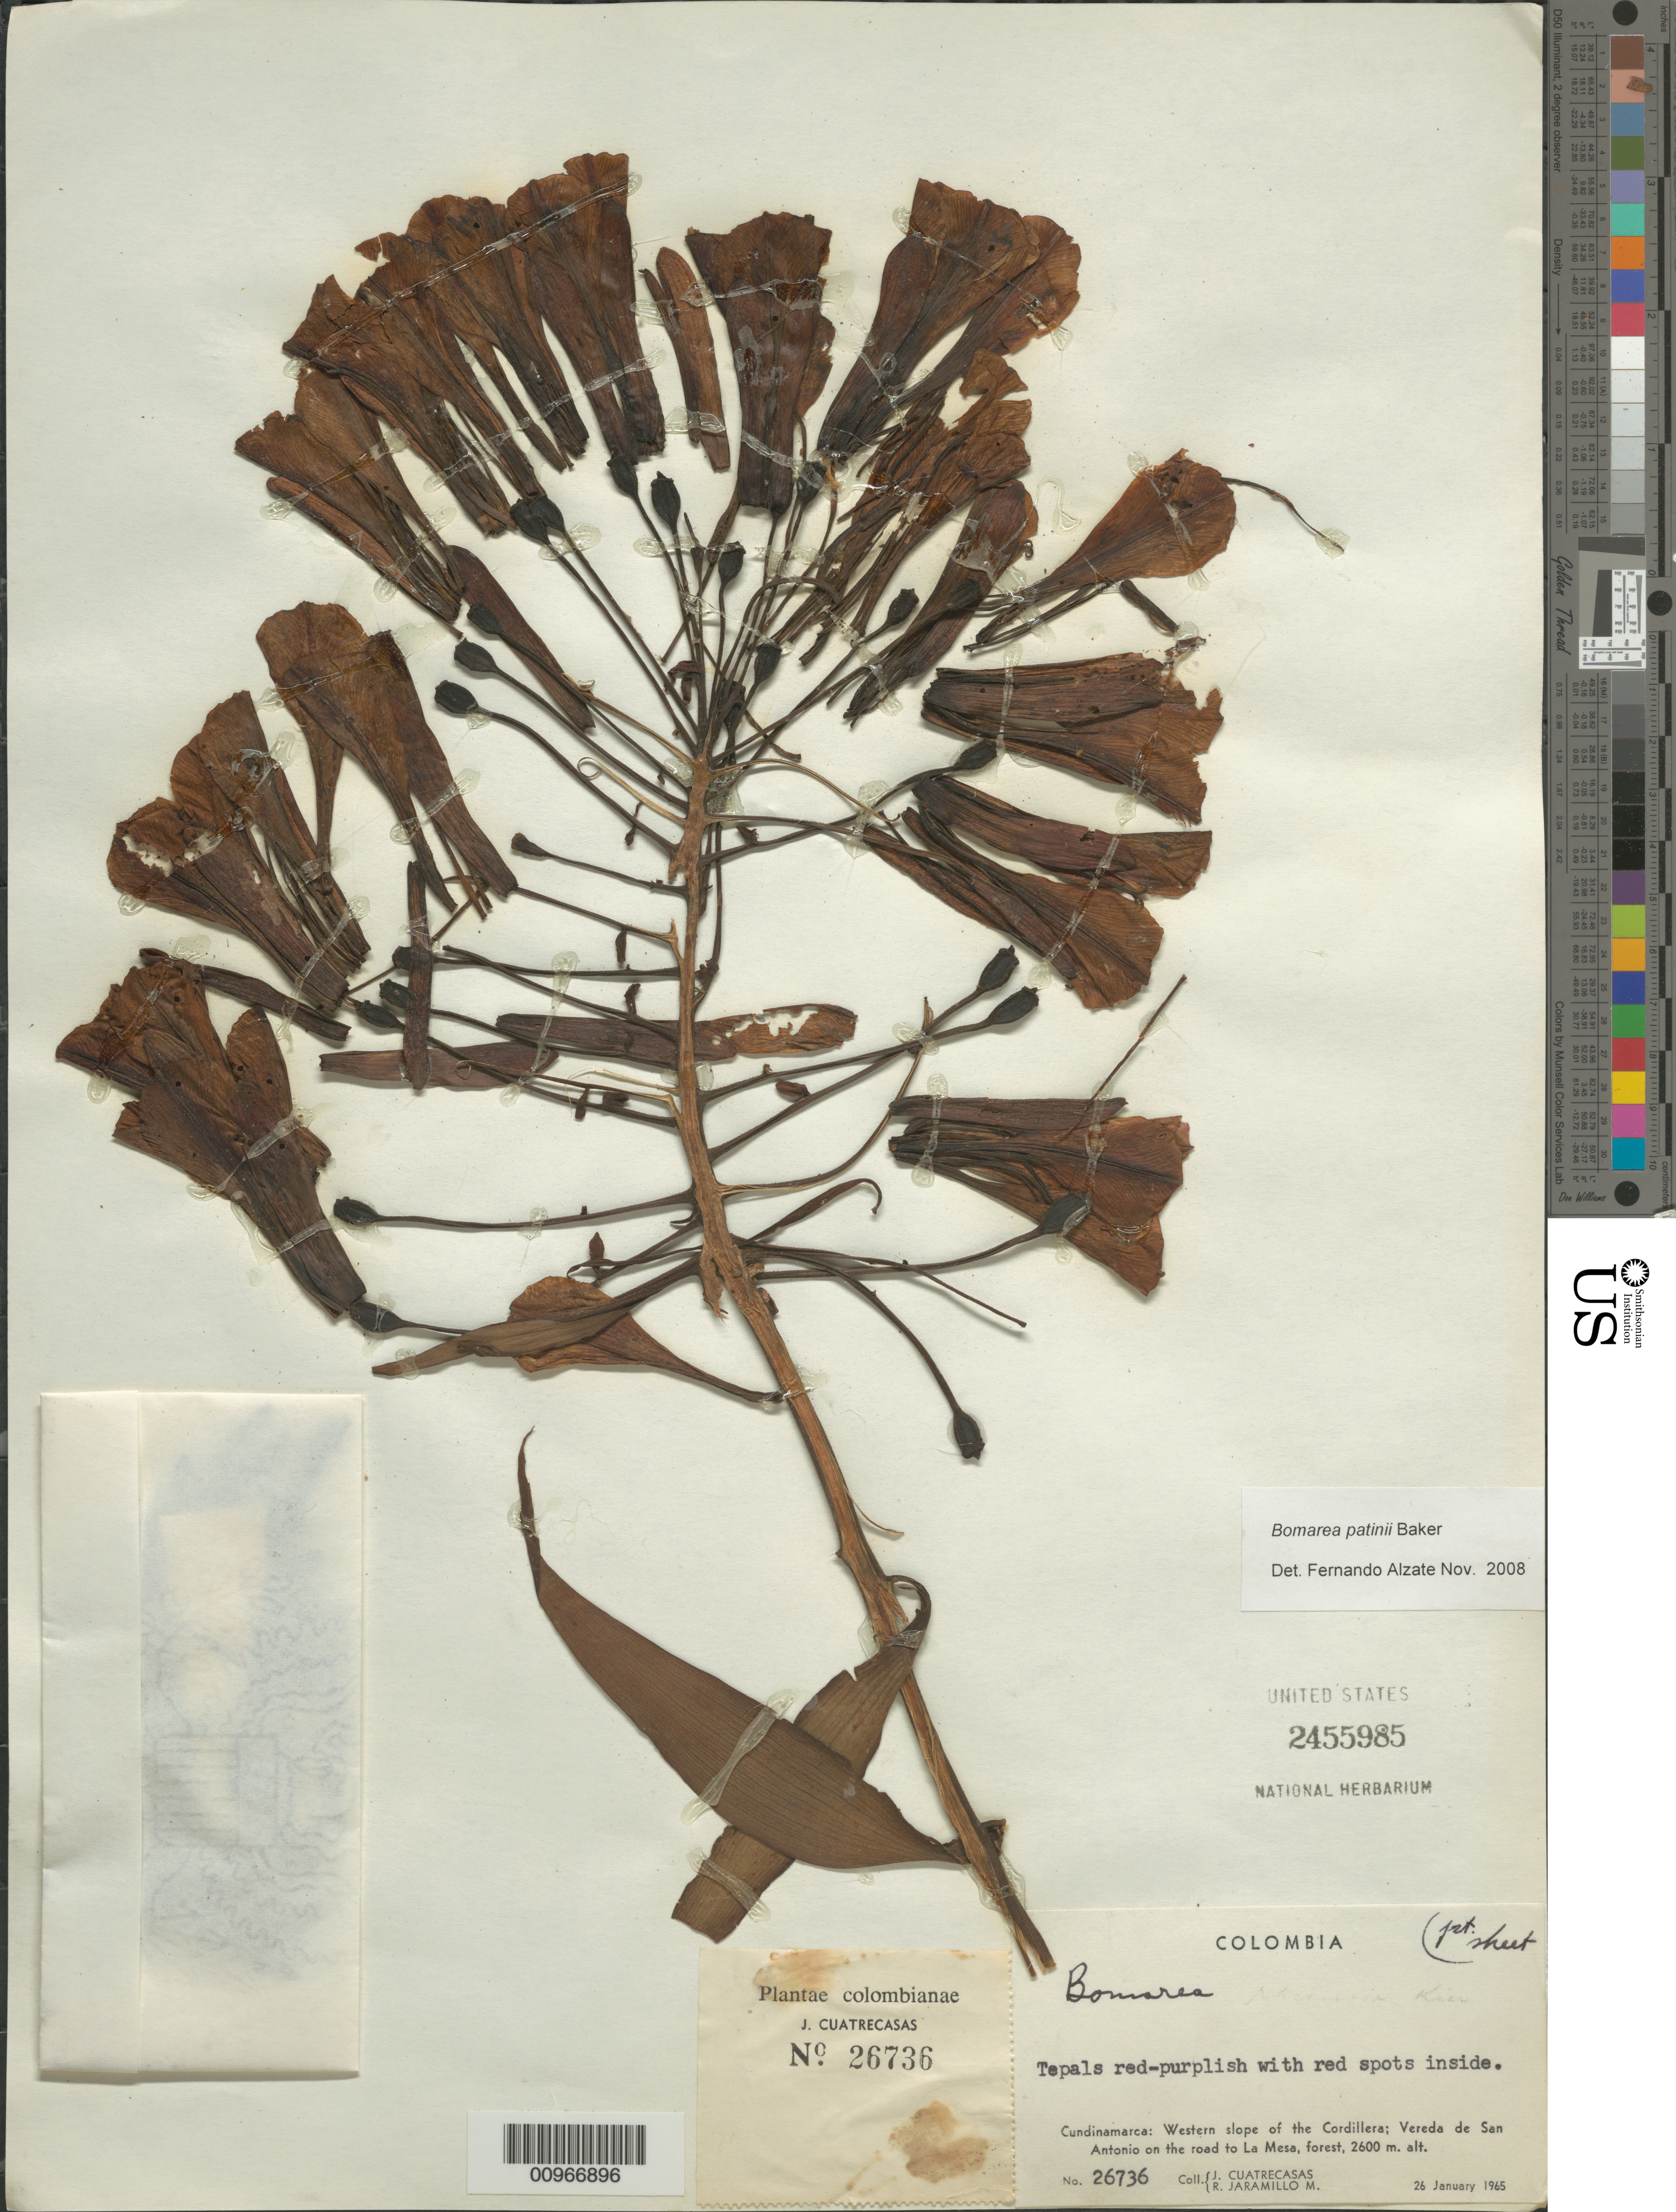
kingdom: Plantae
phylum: Tracheophyta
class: Liliopsida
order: Liliales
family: Alstroemeriaceae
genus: Bomarea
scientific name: Bomarea patinii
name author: Baker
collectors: J. Cuatrecasas & R. Jaramillo M.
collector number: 26736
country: Colombia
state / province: Cundinamarca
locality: Cordillera, Vereda de San Antonio, to la Mesa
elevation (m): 2600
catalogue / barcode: US 2455985